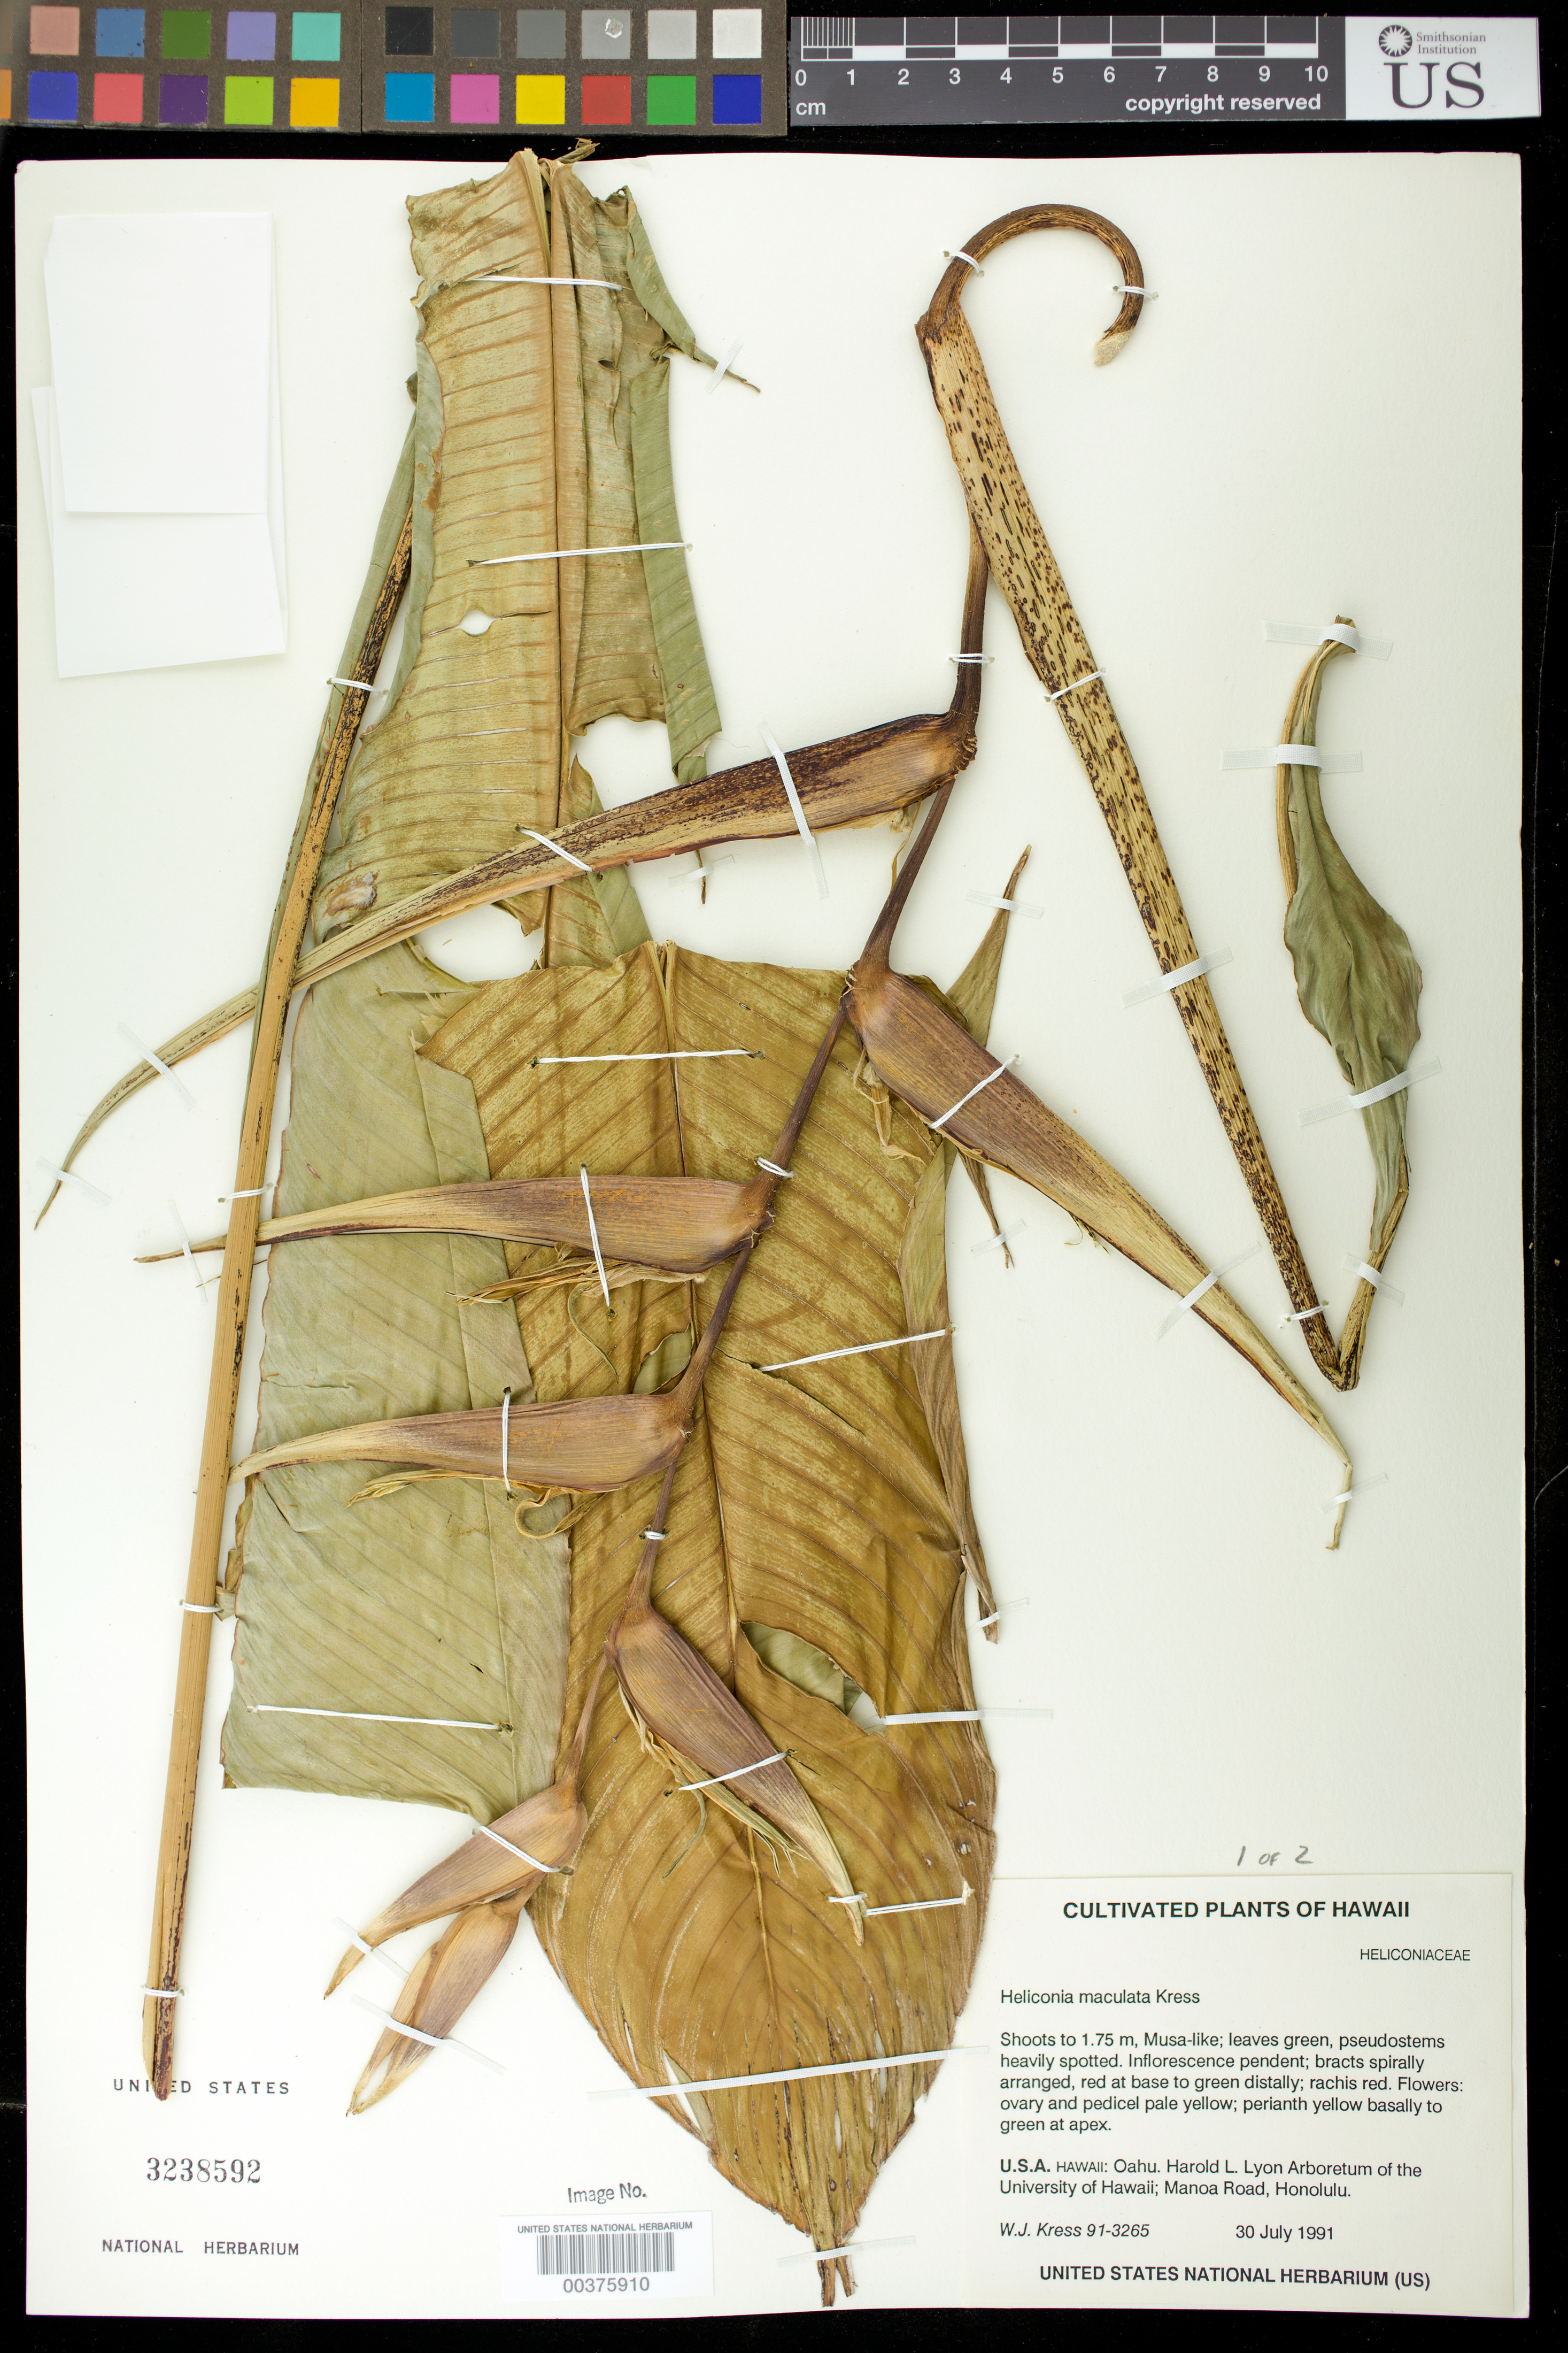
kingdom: Plantae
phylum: Tracheophyta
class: Liliopsida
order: Zingiberales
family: Heliconiaceae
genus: Heliconia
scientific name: Heliconia maculata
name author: W.J. Kress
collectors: F. R. Fosberg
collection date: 1946-08-19/1946-08-21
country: Micronesia, Federated States of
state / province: Kosrae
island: Lelu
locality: Lela (Lele) Harbor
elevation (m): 1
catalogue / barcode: US 3238592